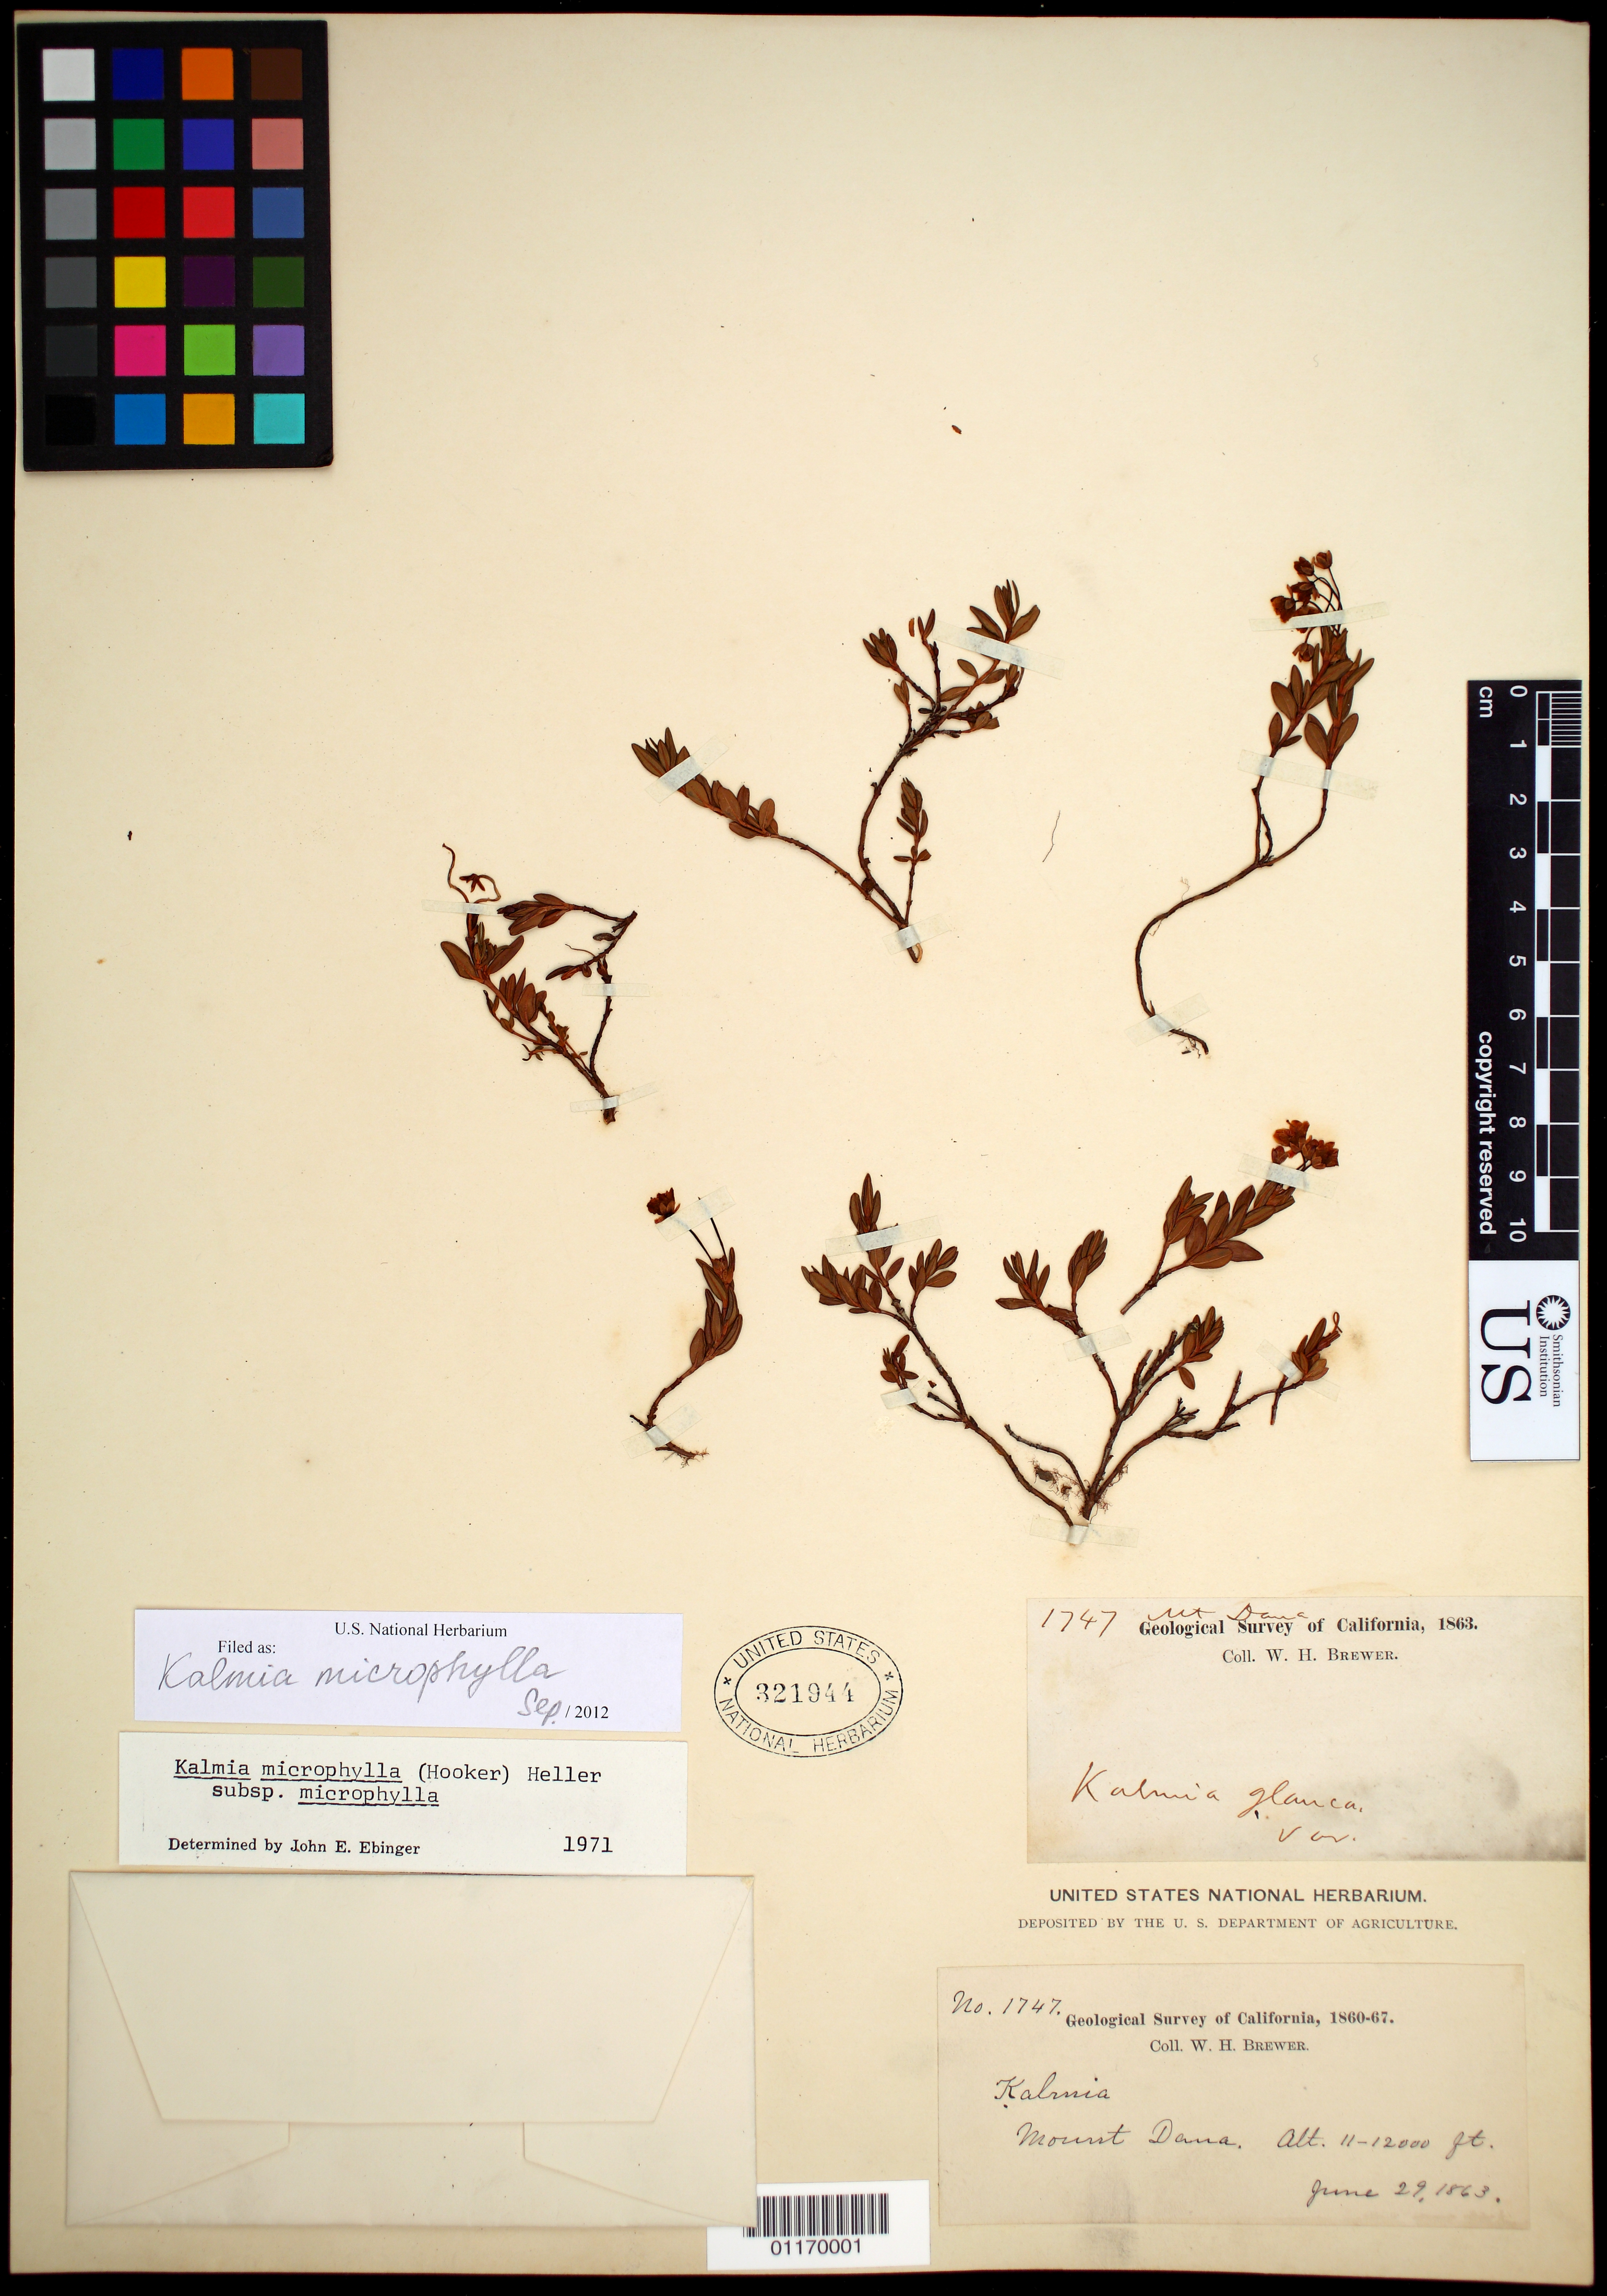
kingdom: Plantae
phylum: Tracheophyta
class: Magnoliopsida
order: Ericales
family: Ericaceae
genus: Kalmia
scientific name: Kalmia microphylla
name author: (Hook.) A. Heller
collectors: W. H. Brewer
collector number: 1747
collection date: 1863-06-29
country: United States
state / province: California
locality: Mount Dana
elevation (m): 3353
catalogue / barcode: US 321944